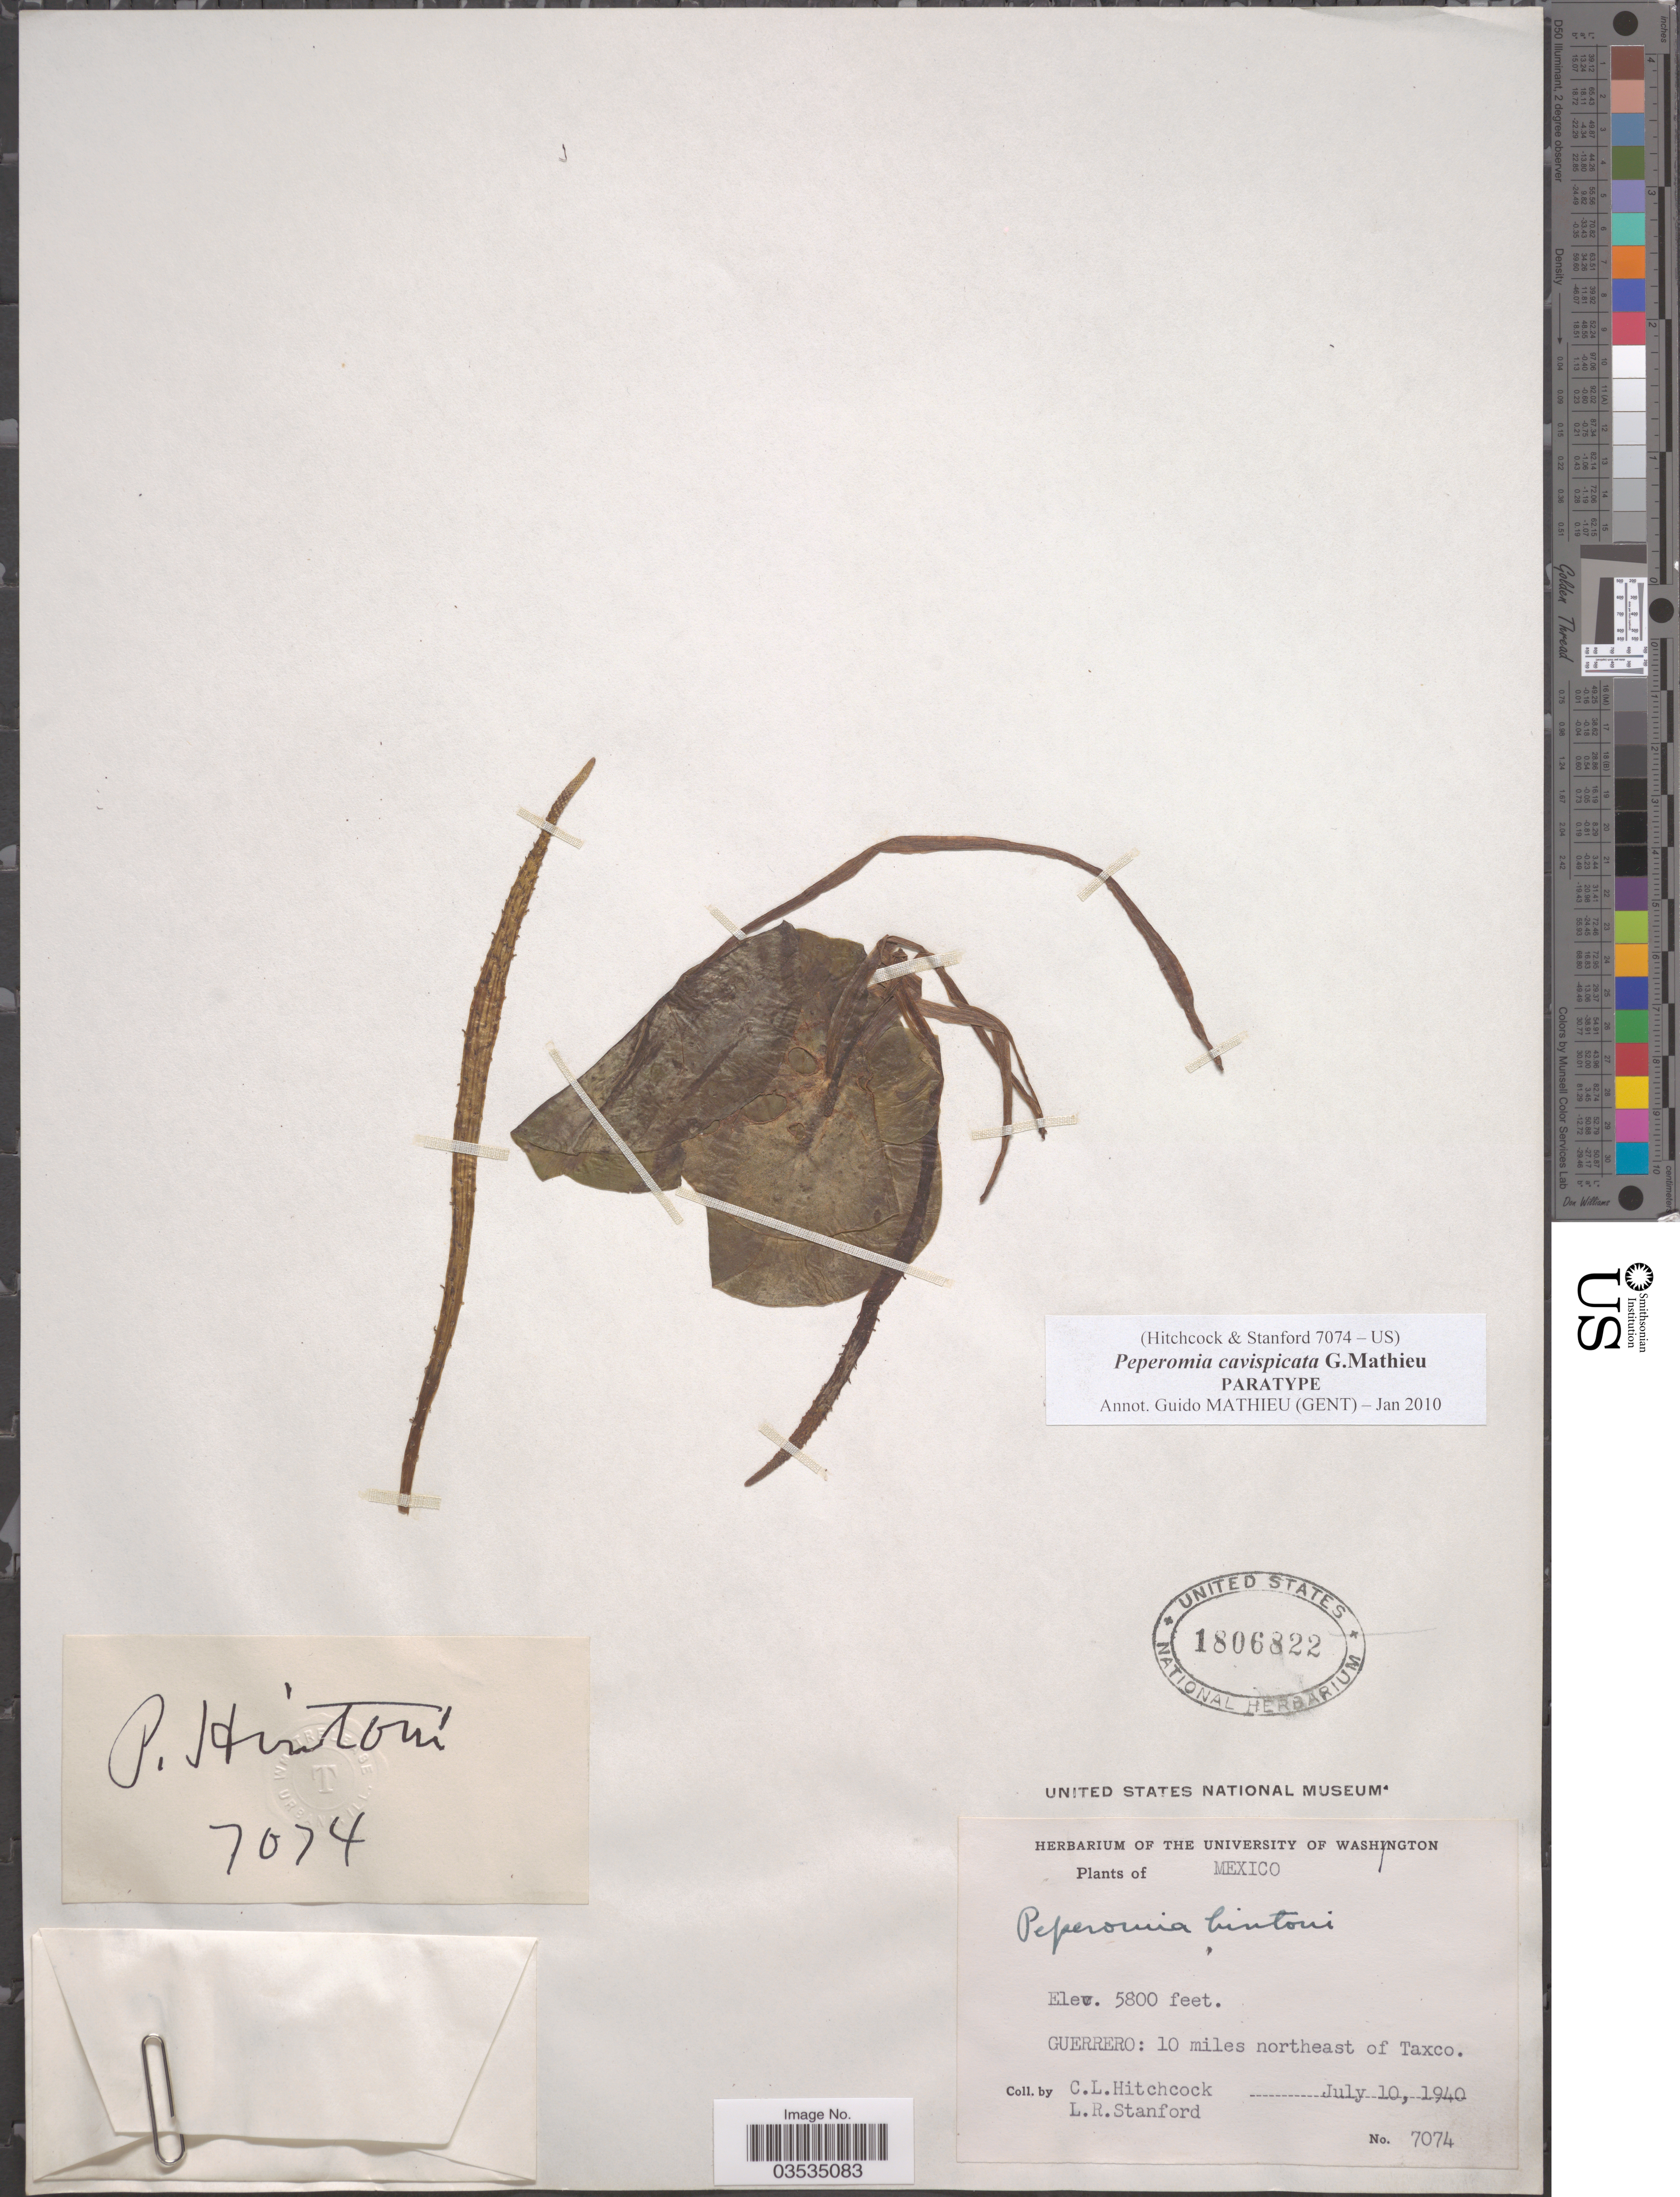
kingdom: Plantae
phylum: Tracheophyta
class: Magnoliopsida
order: Piperales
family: Piperaceae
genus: Peperomia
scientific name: Peperomia cavispicata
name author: G. Mathieu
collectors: C. L. Hitchcock & L. R. Stanford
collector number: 7074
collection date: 1940-07-10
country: Mexico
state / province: Guerrero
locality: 10 miles northeast of Taxco.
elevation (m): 1768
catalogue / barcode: US 1806822